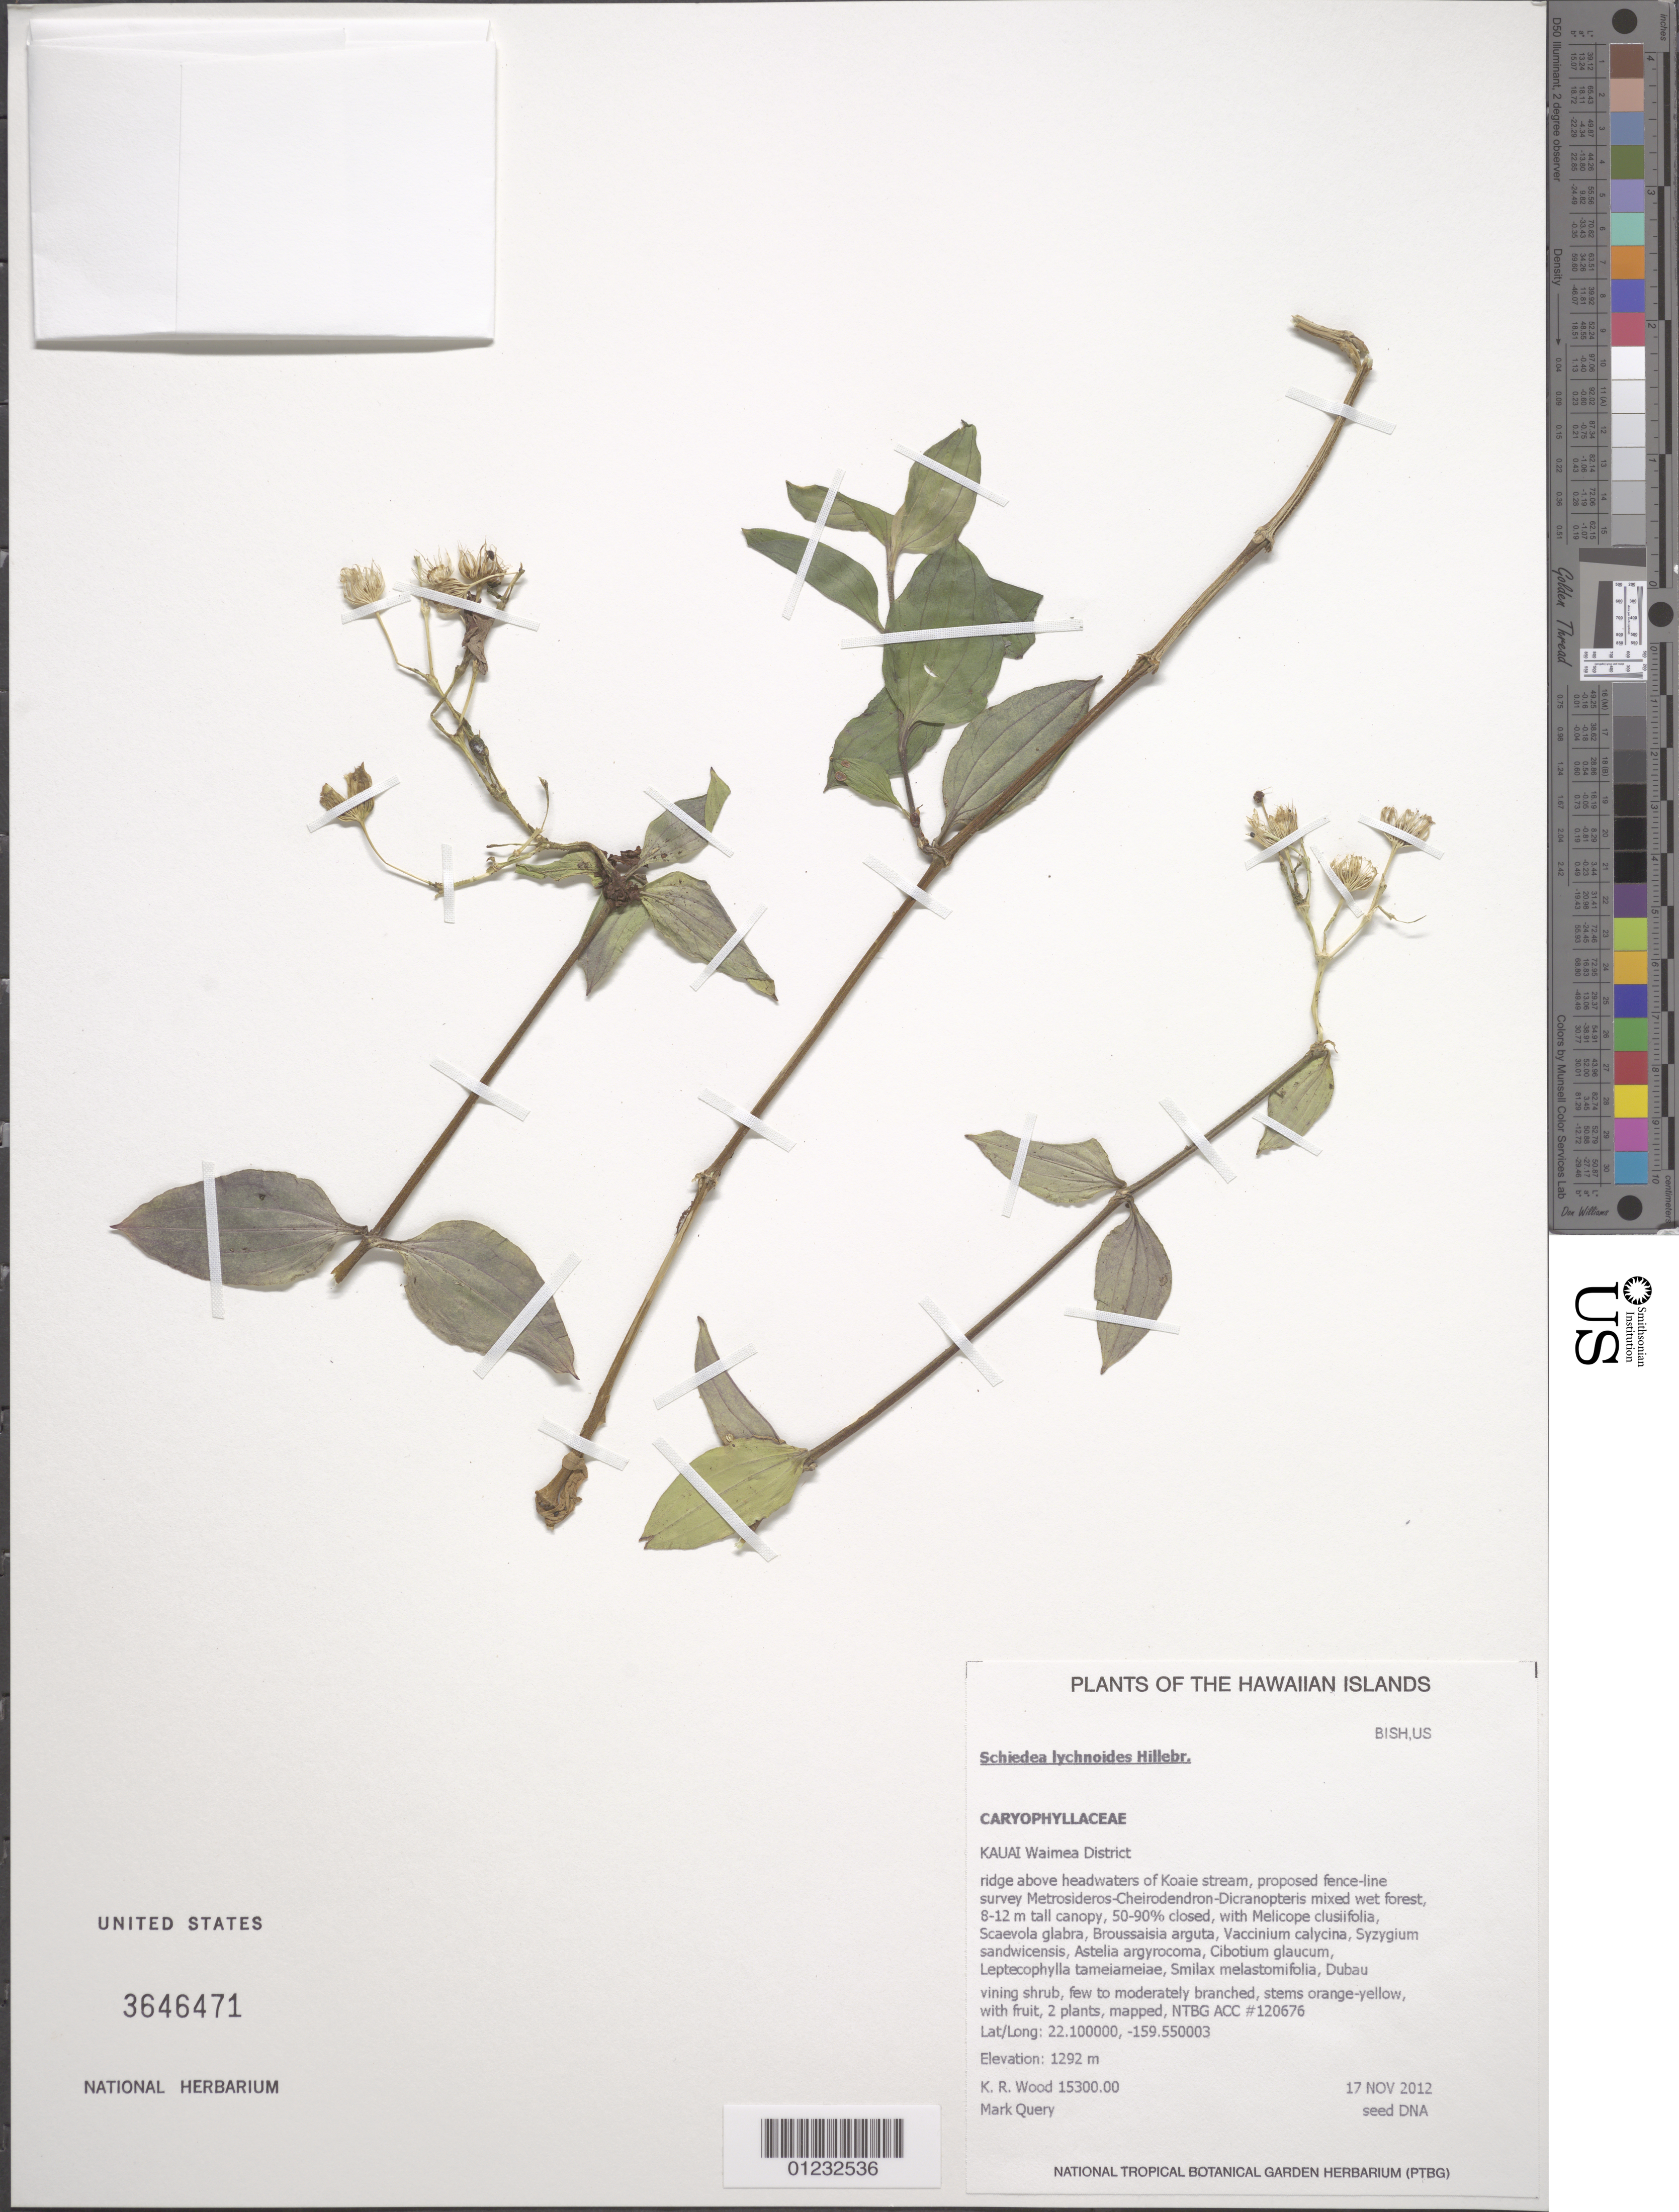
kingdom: Plantae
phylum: Tracheophyta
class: Magnoliopsida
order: Caryophyllales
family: Caryophyllaceae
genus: Schiedea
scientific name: Schiedea lychnoides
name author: Hillebr.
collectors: K. R. Wood & M. Query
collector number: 15300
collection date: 2012-11-17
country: United States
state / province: Hawaii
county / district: Kauai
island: Kaua'i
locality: Ridge above headwater of Koaie stream, proposed fence-line suvey.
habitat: Mixed wet forest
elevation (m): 1292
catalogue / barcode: US 3646471